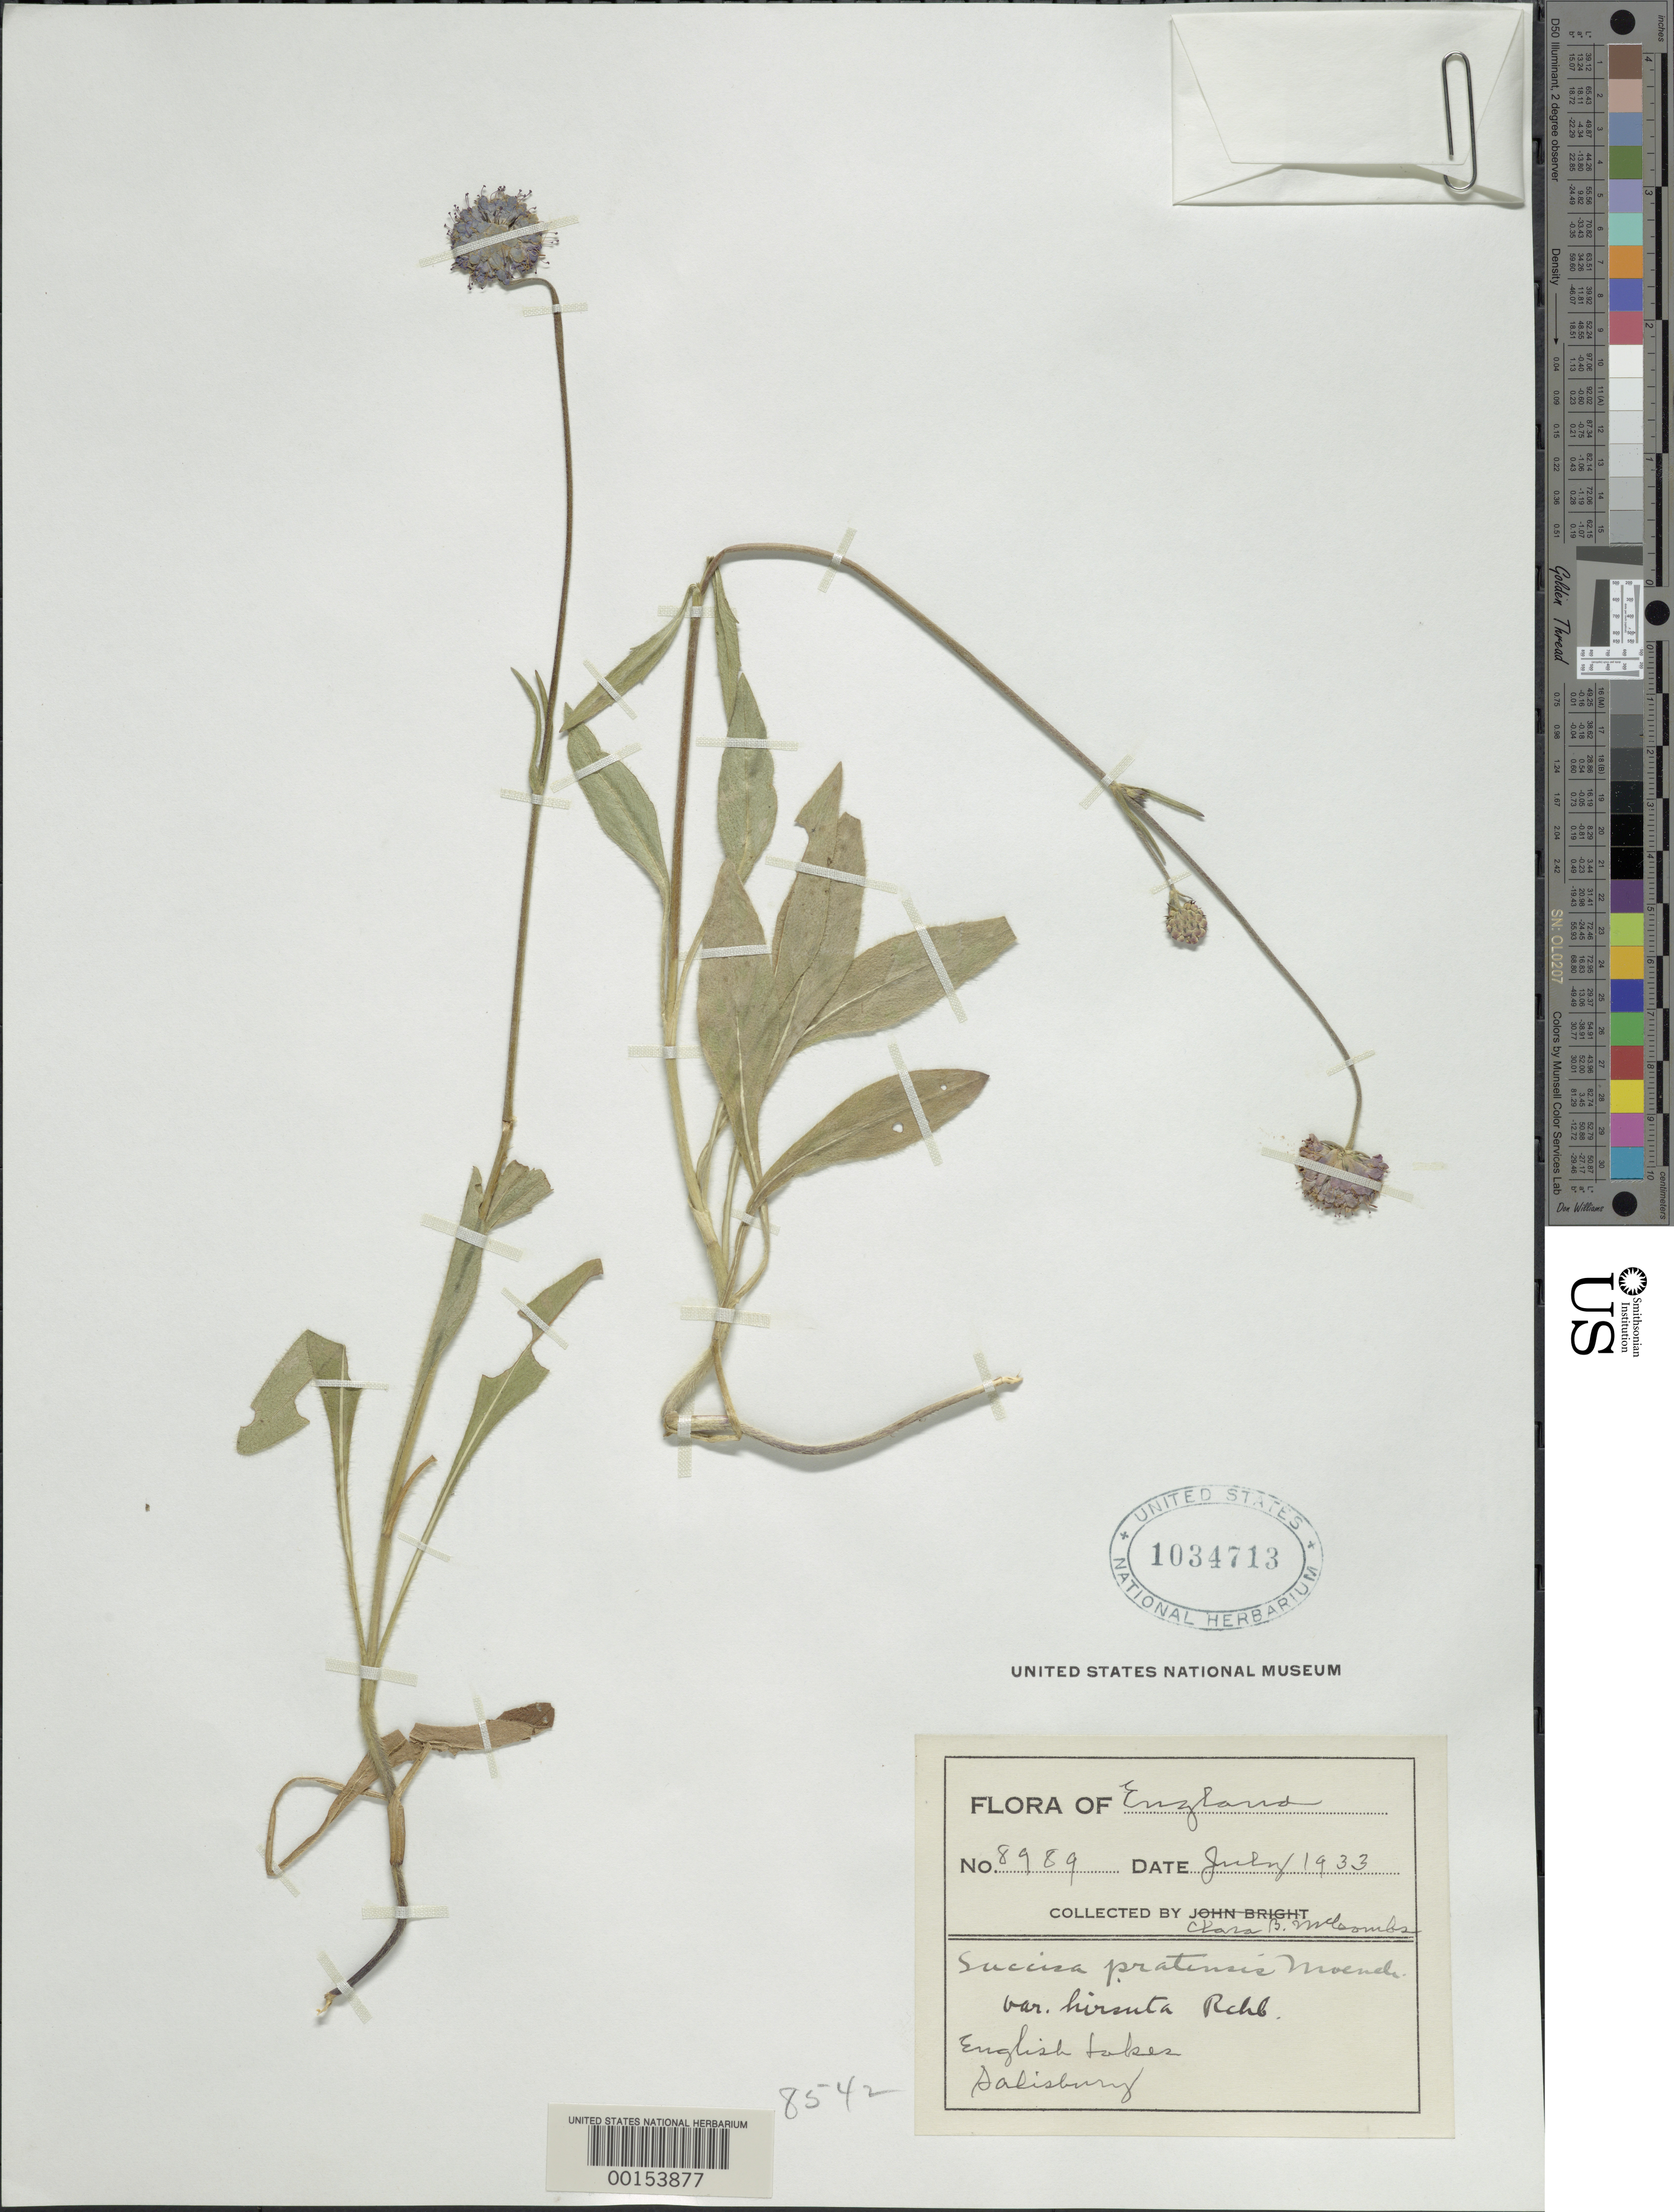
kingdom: Plantae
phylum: Tracheophyta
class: Magnoliopsida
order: Dipsacales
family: Caprifoliaceae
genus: Succisa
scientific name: Succisa pratensis var. hirsuta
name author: Rchb.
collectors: C. McCombs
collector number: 8989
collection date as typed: Jul 1933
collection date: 1933-07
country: United Kingdom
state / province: England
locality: Salisbury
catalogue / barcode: US 1034713